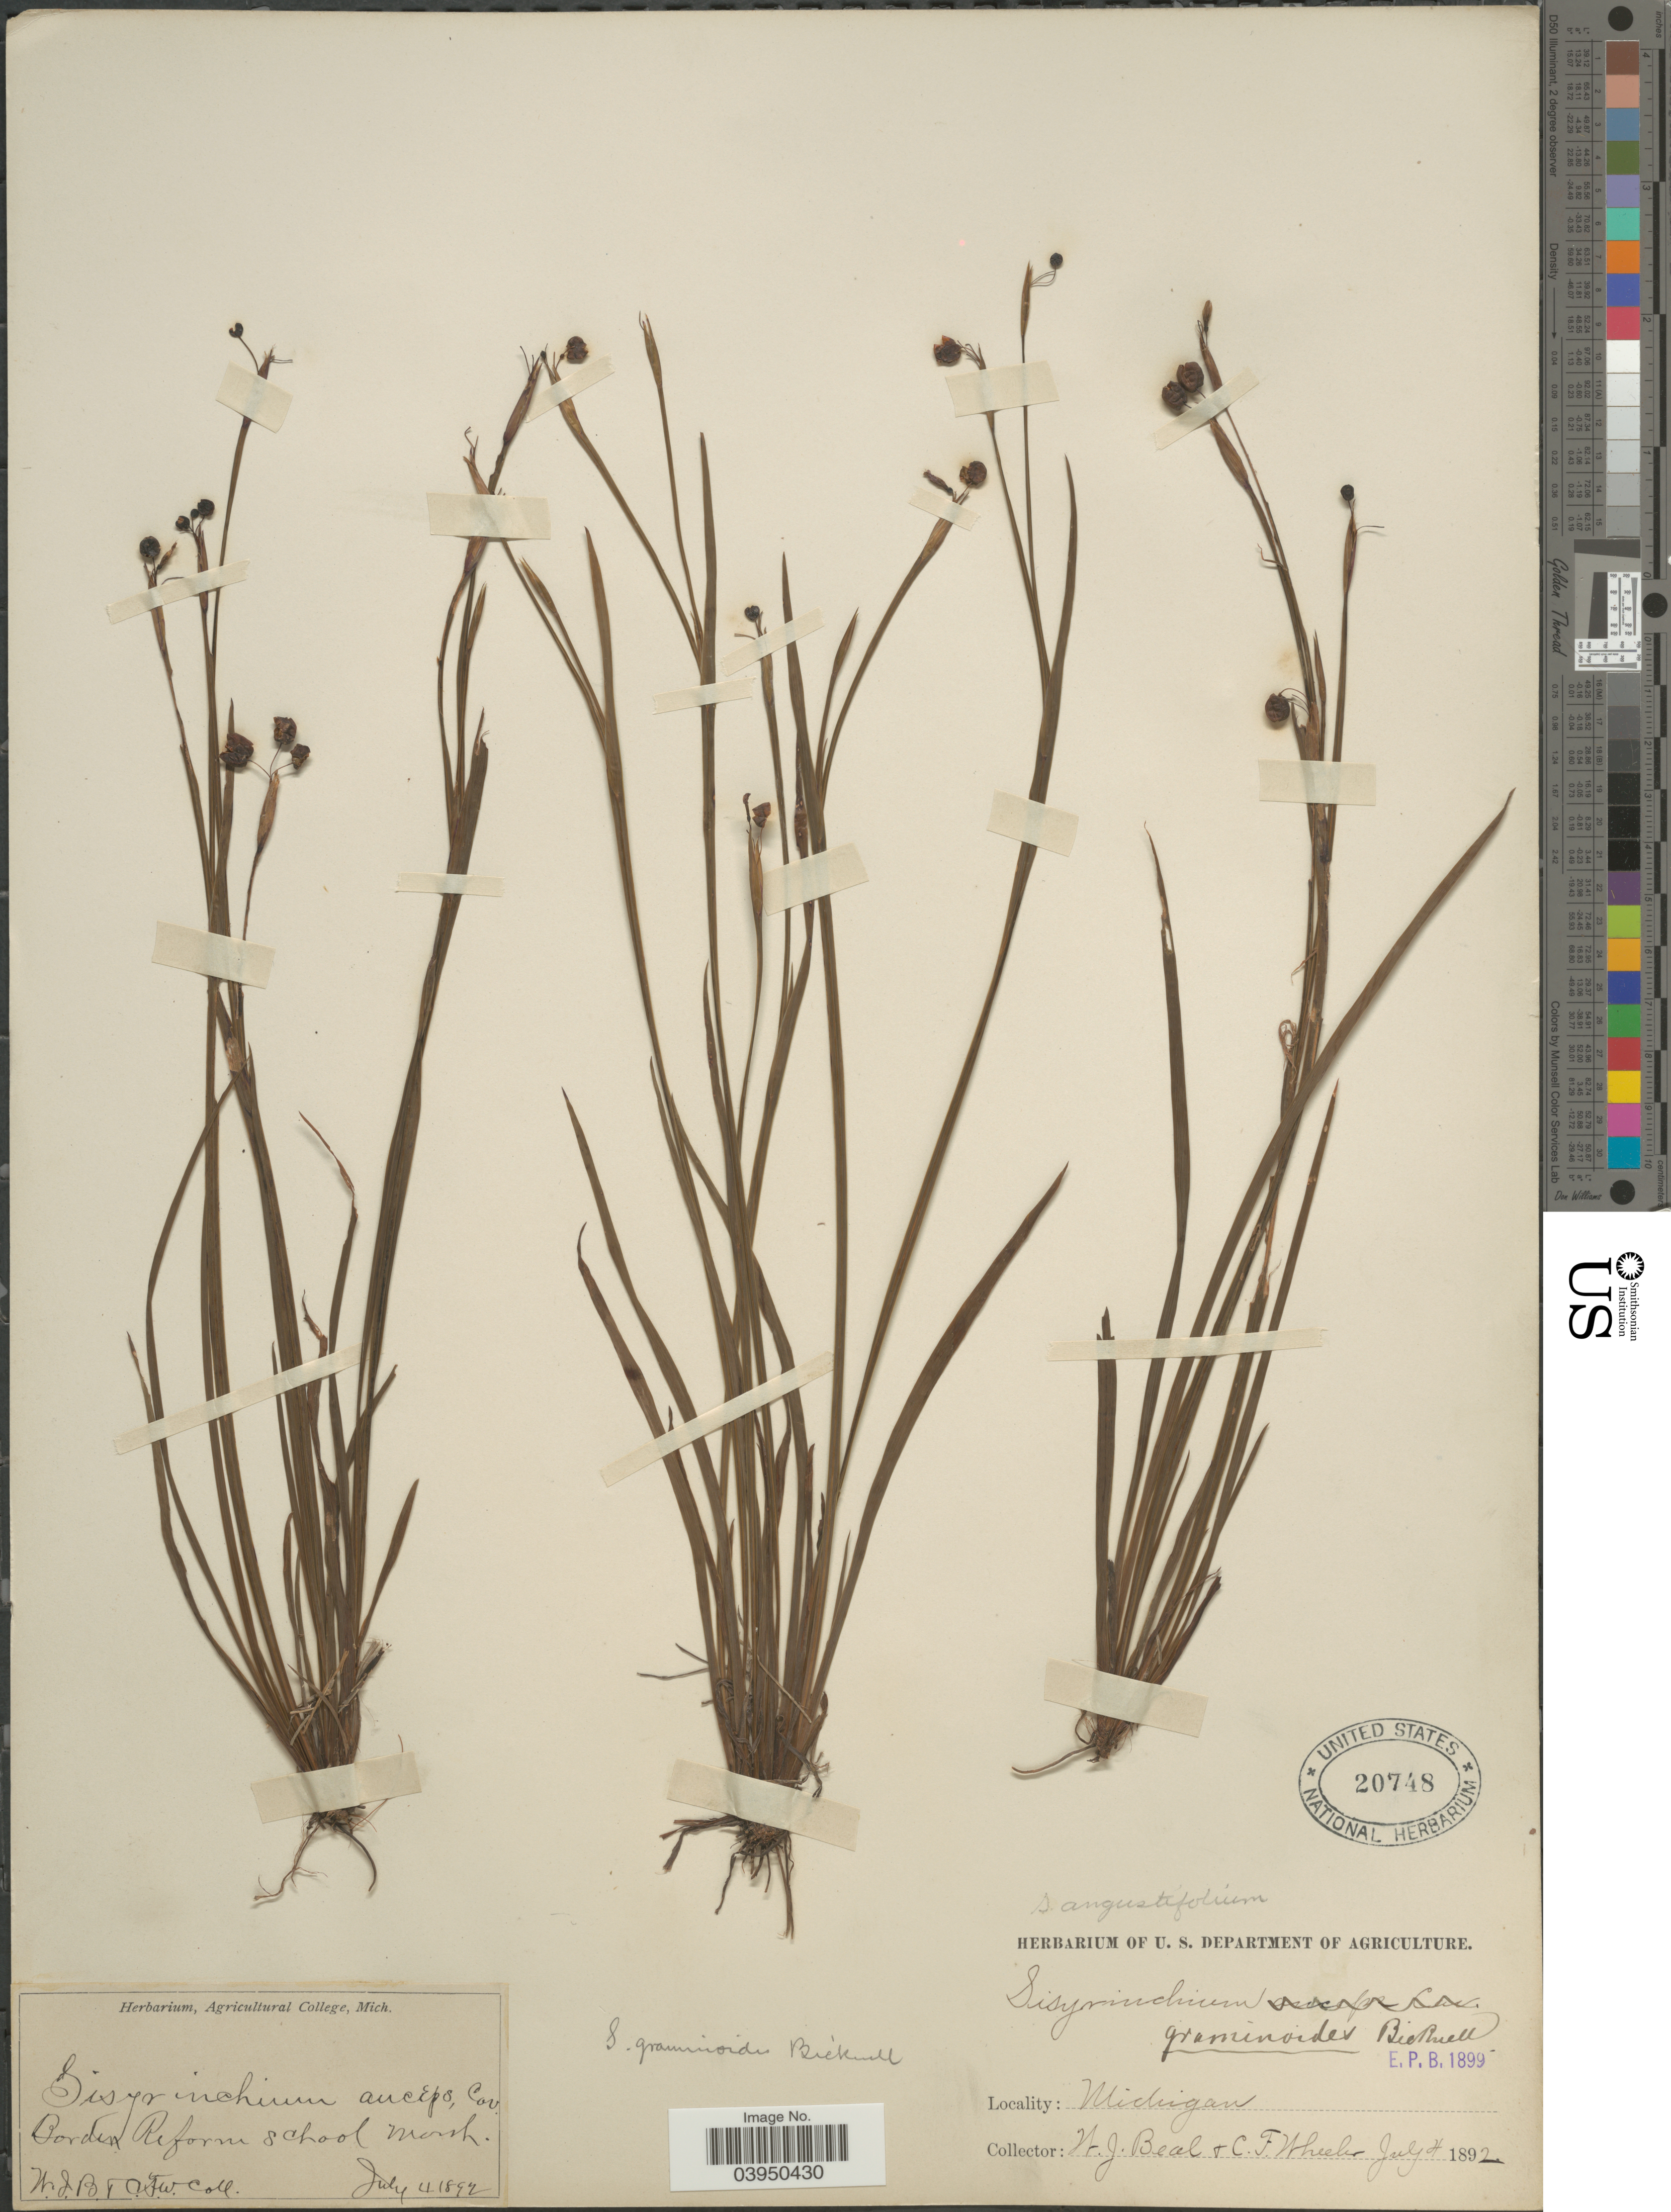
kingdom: Plantae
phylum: Tracheophyta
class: Liliopsida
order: Asparagales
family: Iridaceae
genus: Sisyrinchium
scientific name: Sisyrinchium angustifolium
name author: Mill.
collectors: W. J. Beal & C. Wheeler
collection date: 1892-07-04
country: United States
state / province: Michigan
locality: Borden Reform School Marsh.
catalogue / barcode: US 20748